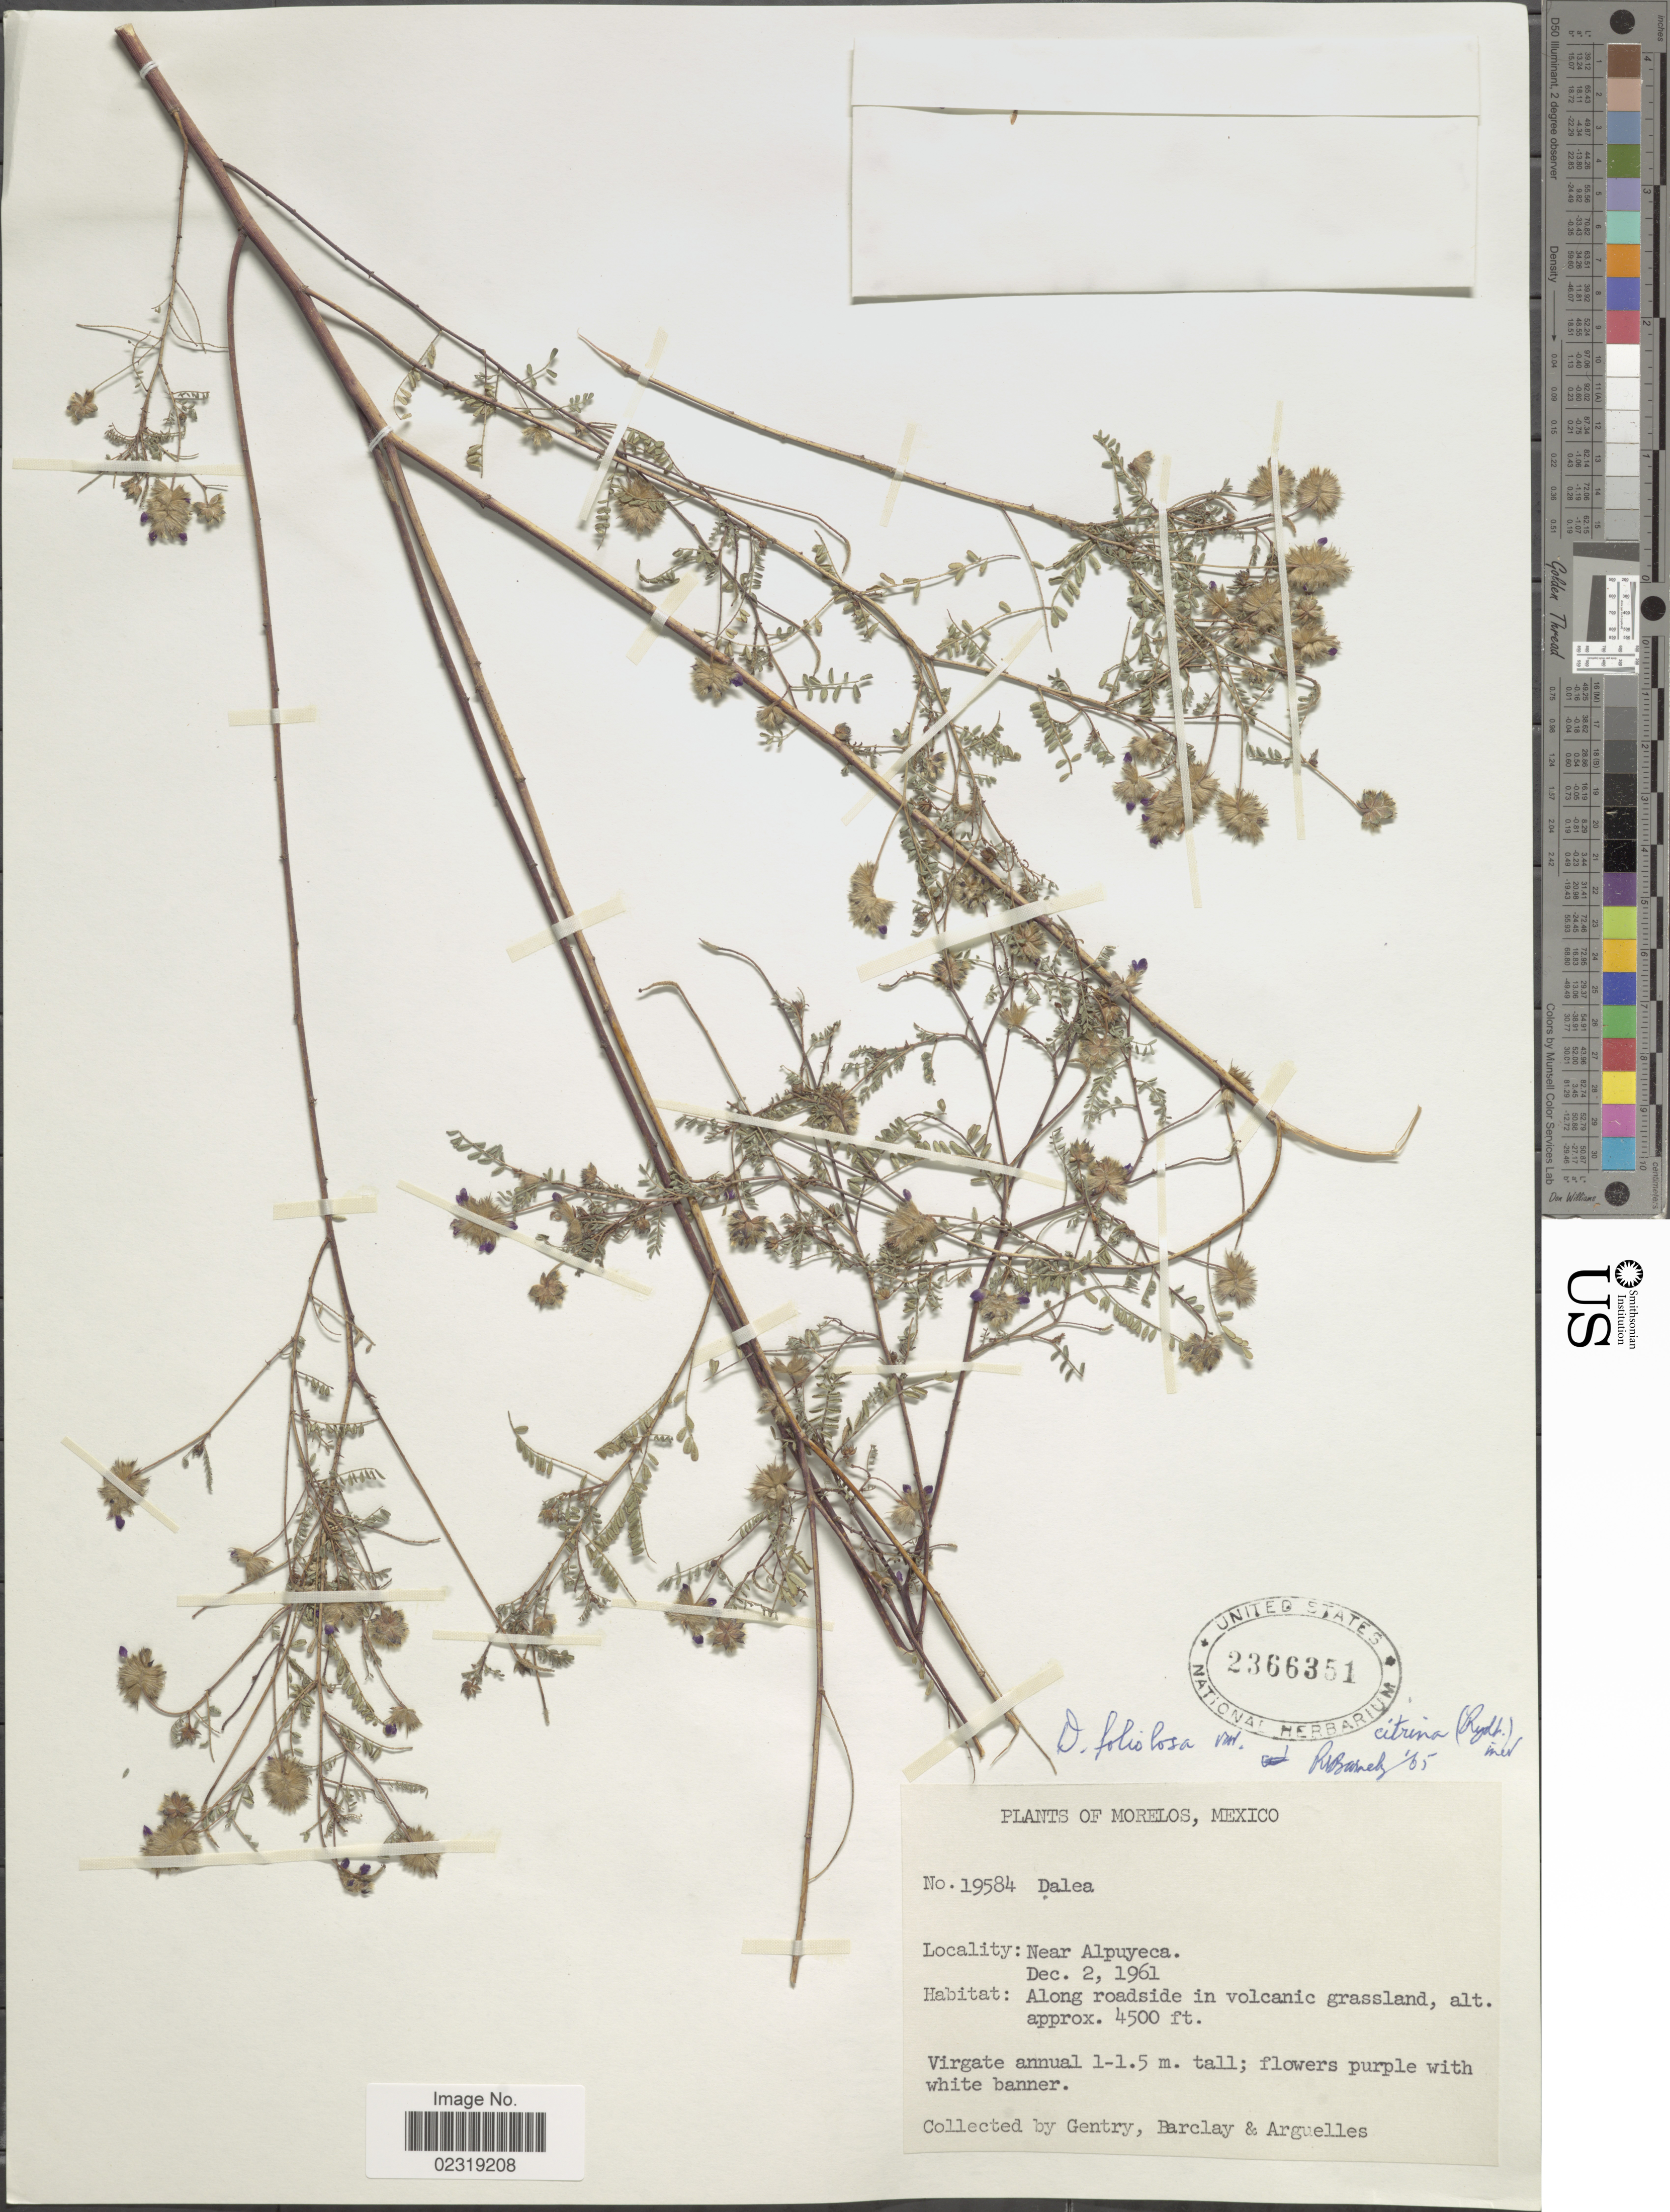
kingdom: Plantae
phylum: Tracheophyta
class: Magnoliopsida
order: Fabales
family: Fabaceae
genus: Dalea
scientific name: Dalea foliolosa var. citrina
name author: (Aiton) Barneby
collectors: Gentry, --, -- Barclay & Arguelles, --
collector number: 19584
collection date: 1961-12-02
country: Mexico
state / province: Morelos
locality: Near Alpuyeca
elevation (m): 1372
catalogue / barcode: US 2366351